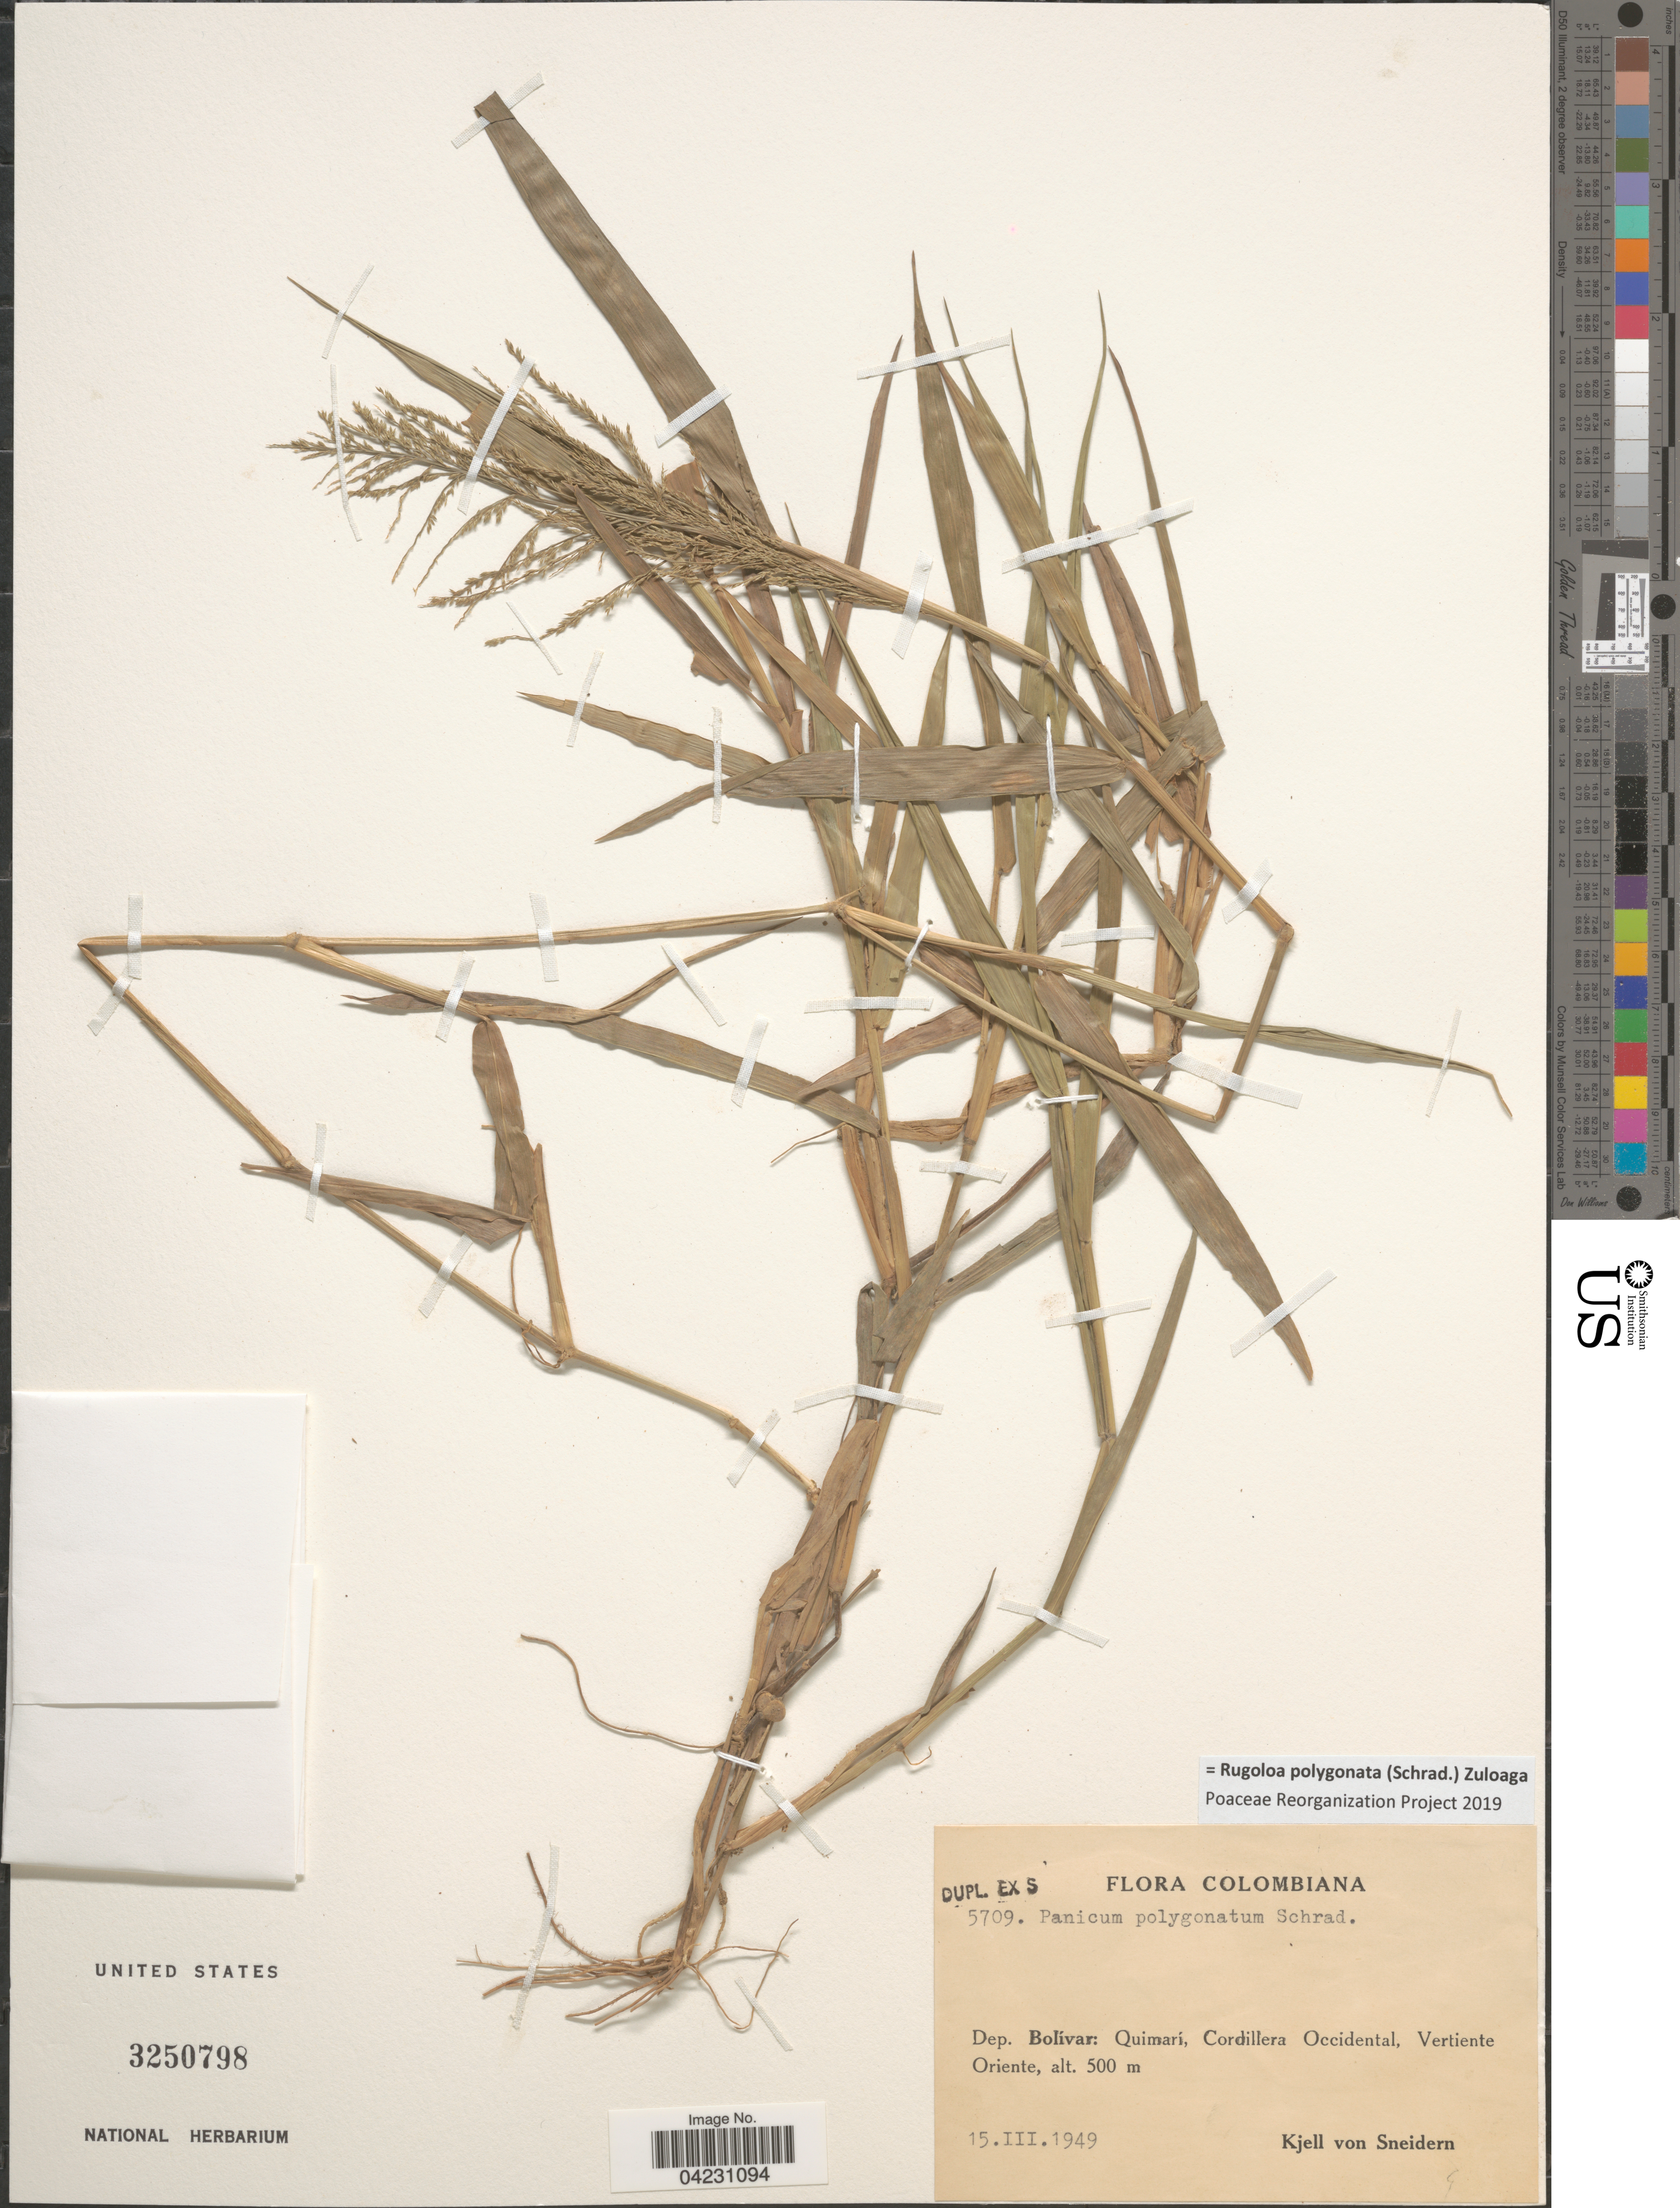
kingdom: Plantae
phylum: Tracheophyta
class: Liliopsida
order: Poales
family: Poaceae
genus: Rugoloa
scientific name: Rugoloa polygonata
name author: (Schrad.) Zuloaga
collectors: K. von Sneidern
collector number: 5709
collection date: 1949-03-15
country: Colombia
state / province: Bolívar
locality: Dep. Bolívar: Quimarí, Cordiller Occidental, Vertiente Oriente.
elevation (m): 500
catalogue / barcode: US 3250798